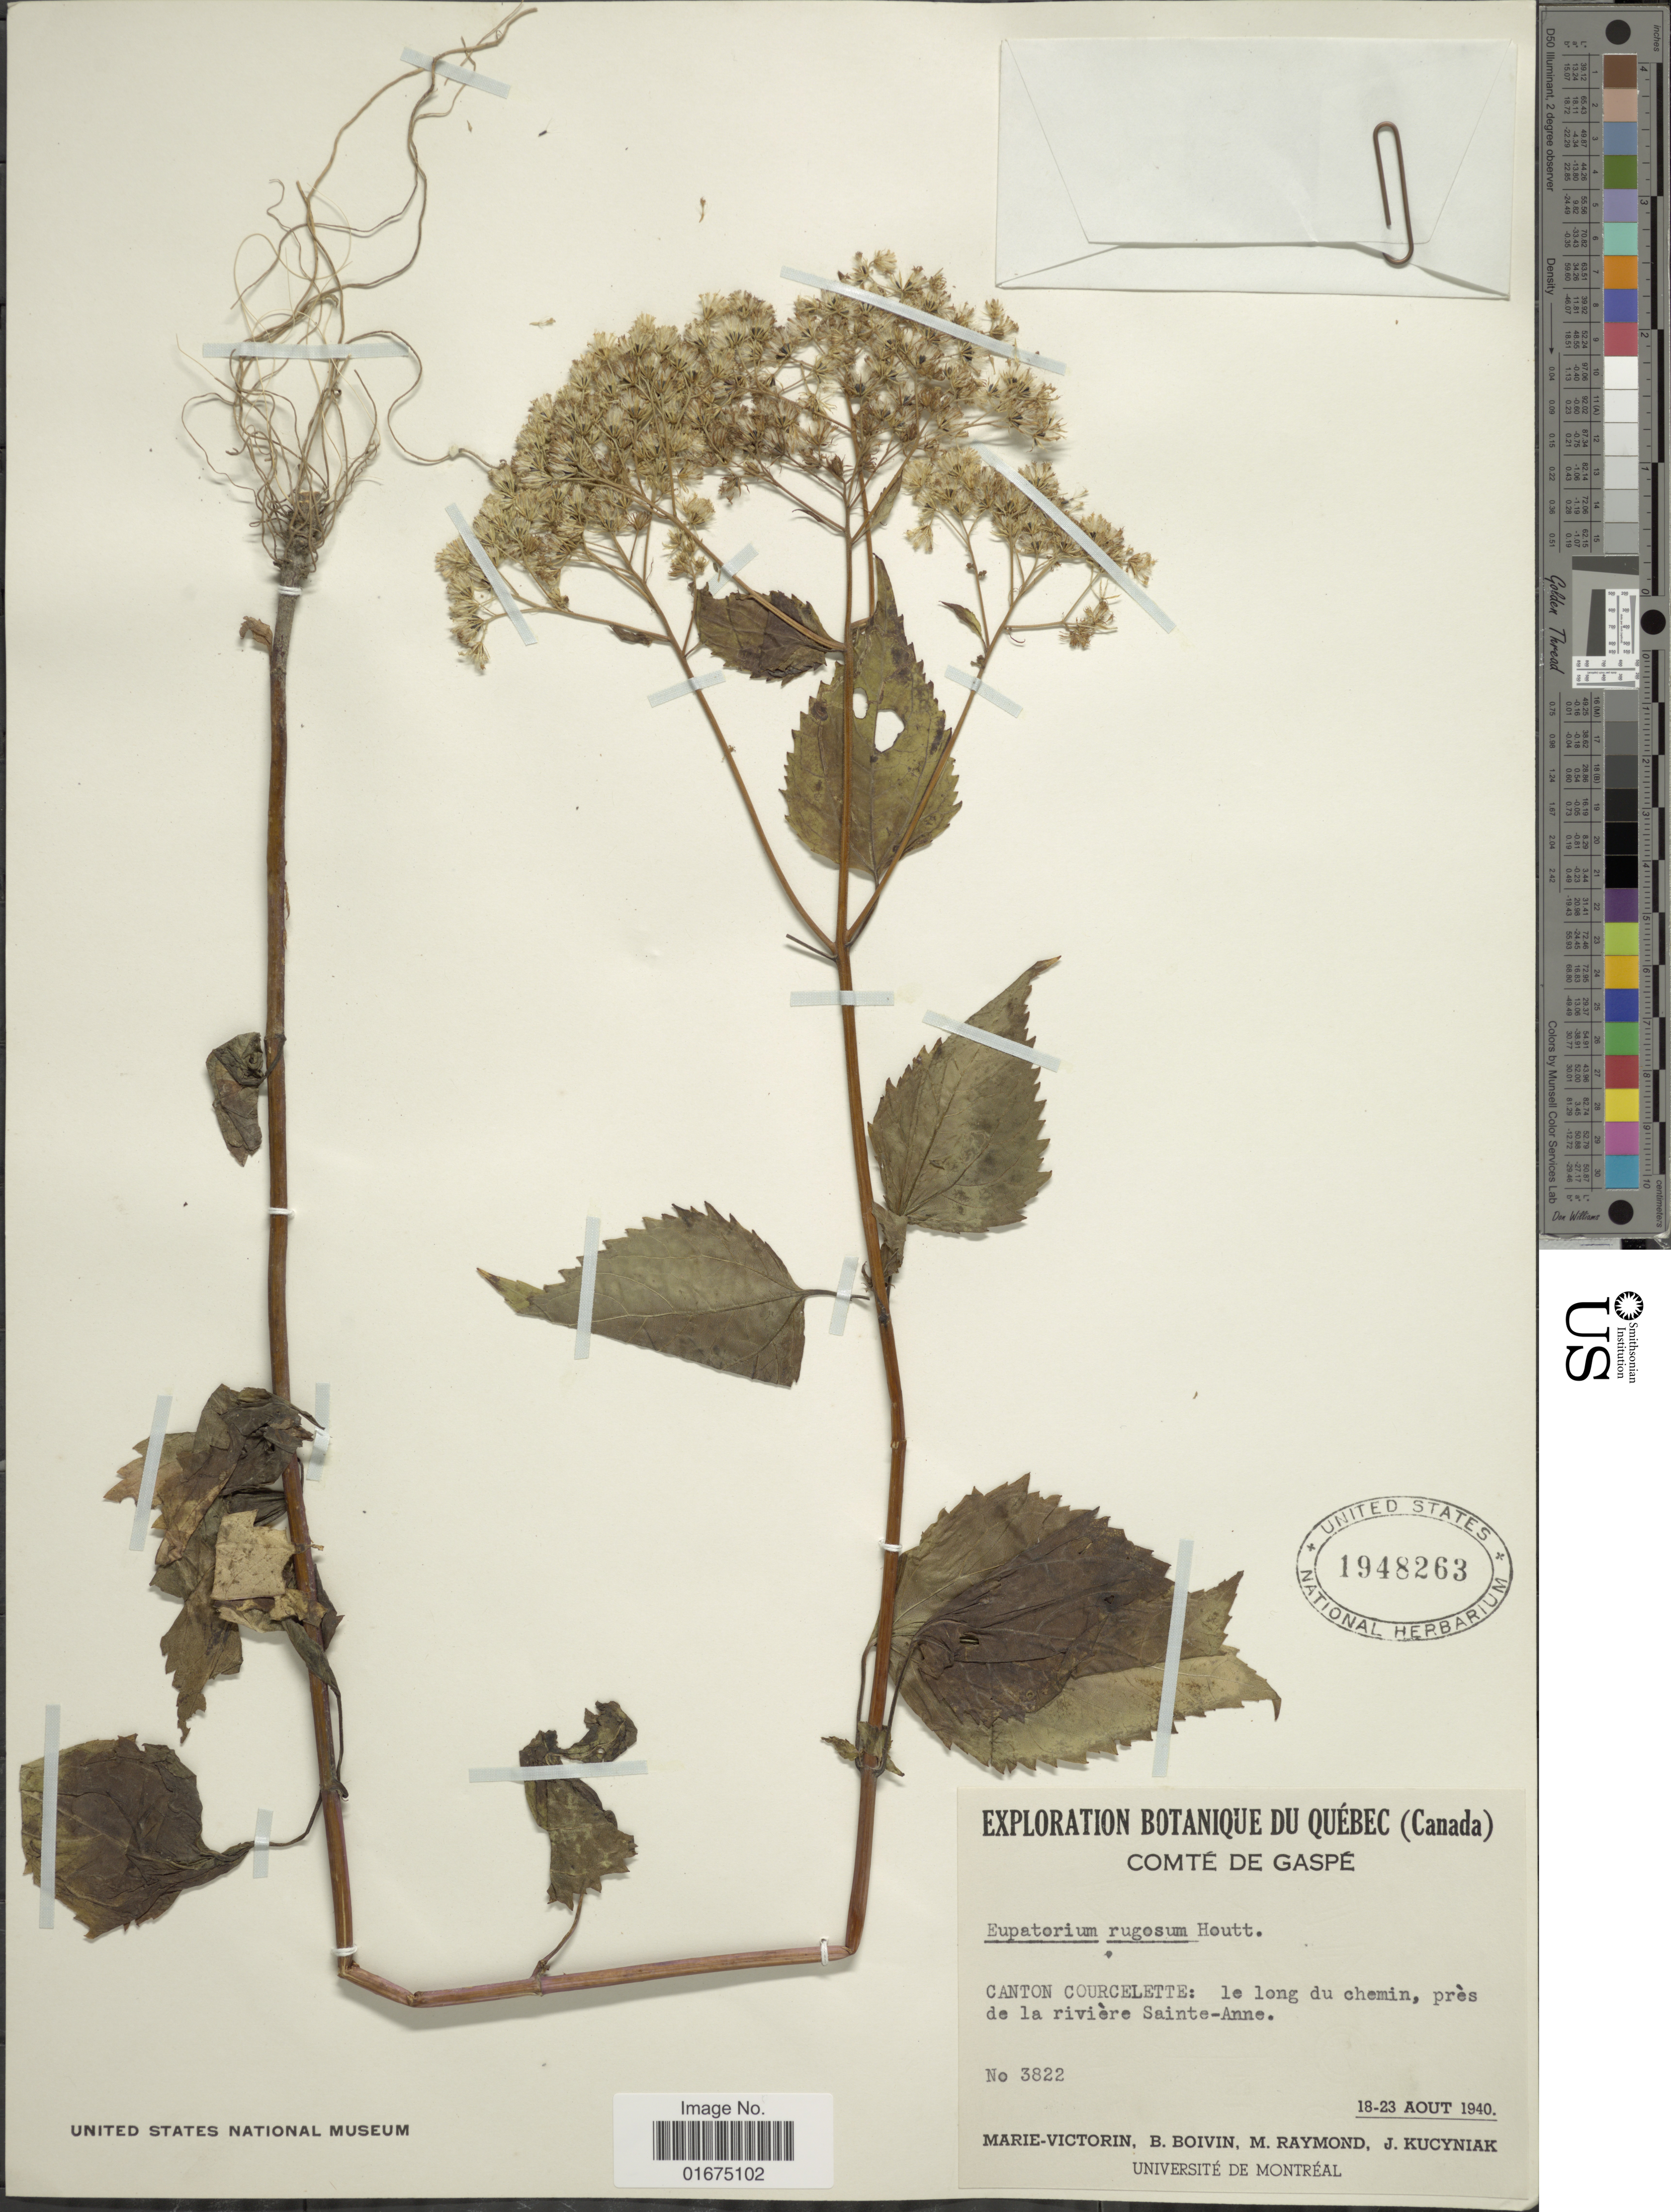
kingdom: Plantae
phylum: Tracheophyta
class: Magnoliopsida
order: Asterales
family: Asteraceae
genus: Ageratina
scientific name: Ageratina altissima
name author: (L.) R.M. King & H. Rob.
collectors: -. Marie-Victorin, J. R. B. Boivin, M. Raymond & J. Kucyniak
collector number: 3822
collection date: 1940-08-18/1940-08-23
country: Canada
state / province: Quebec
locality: Comte de Gaspe, Canton Courcelette: le long du chemin, pres de la riviere Sainte-Anne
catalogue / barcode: US 1948263